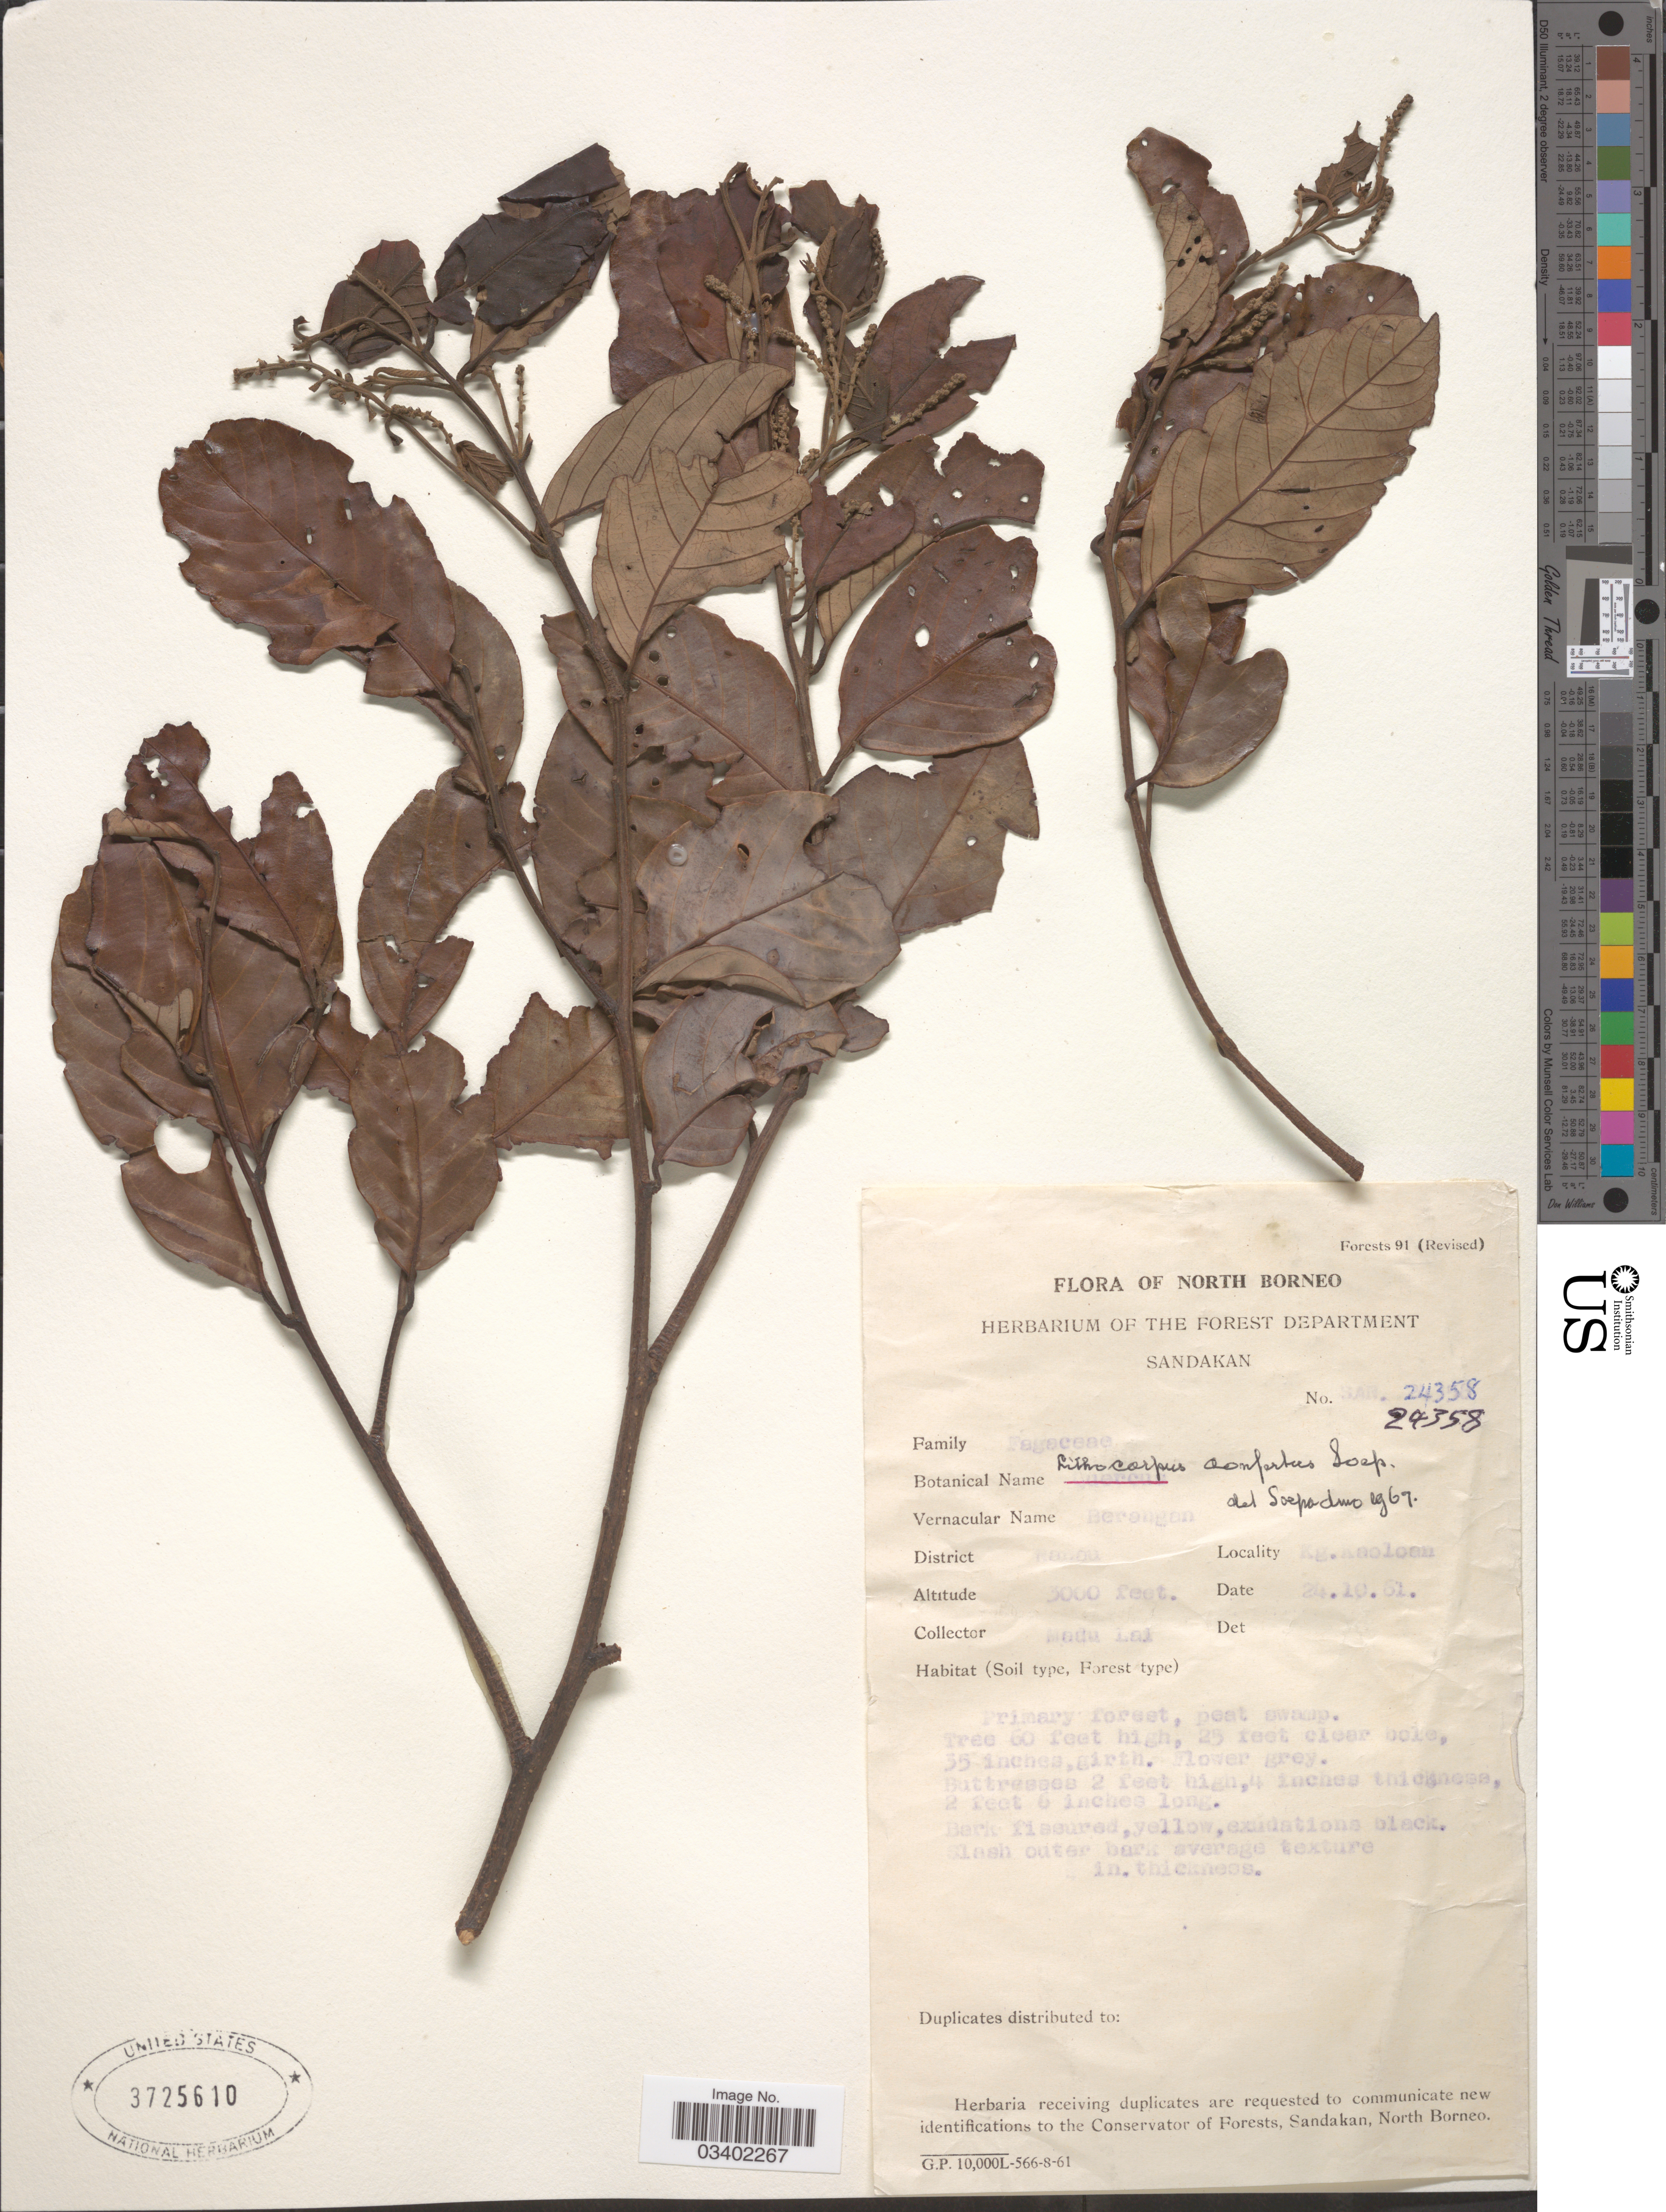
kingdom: Plantae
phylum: Tracheophyta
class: Magnoliopsida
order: Fagales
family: Fagaceae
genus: Lithocarpus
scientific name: Lithocarpus confertus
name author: Soepadmo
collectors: M. Lal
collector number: SAN. 24358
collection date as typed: Transcribed d/m/y: 24/10/61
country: Malaysia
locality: North Borneo. District Ranau. Kg. Kaoloen [interpreted].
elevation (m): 914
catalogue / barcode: US 3725610